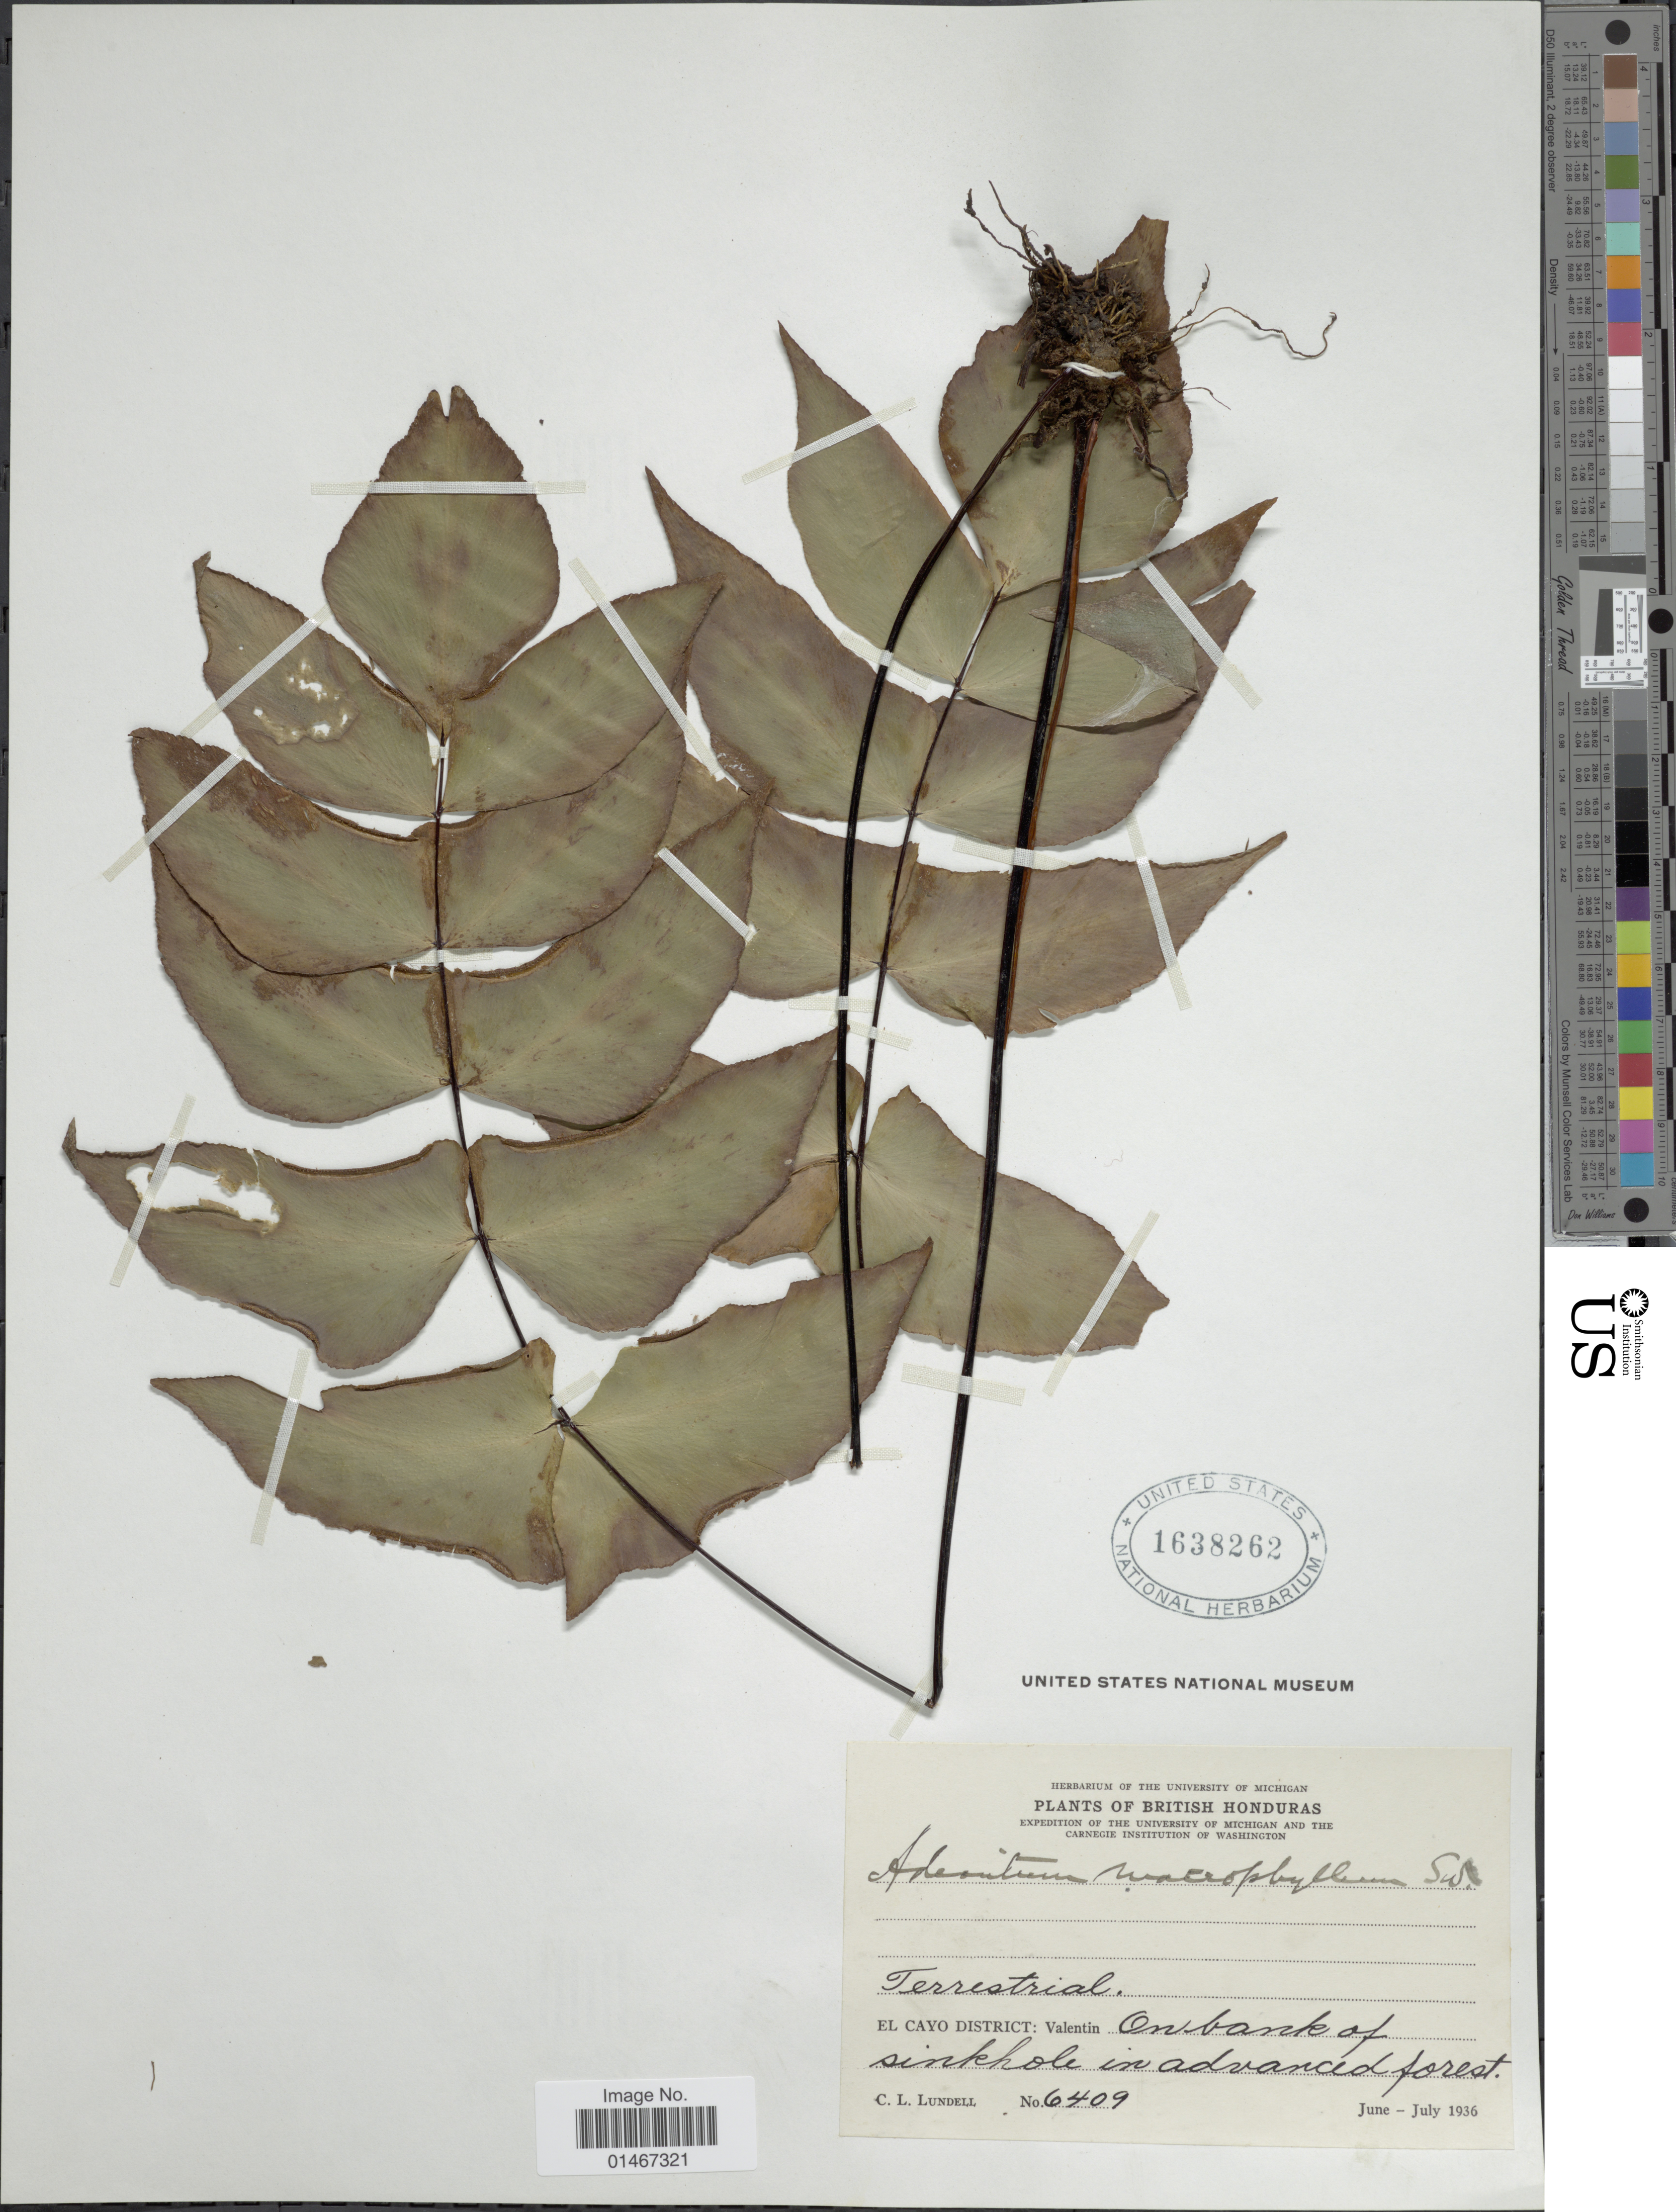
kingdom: Plantae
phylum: Tracheophyta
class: Polypodiopsida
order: Polypodiales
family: Pteridaceae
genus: Adiantum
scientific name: Adiantum macrophyllum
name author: Sw.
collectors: C. L. Lundell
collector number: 6409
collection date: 1936-06/1936-07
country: Belize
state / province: Cayo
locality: British Honduras. El cayo District: Valentin.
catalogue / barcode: US 1638262